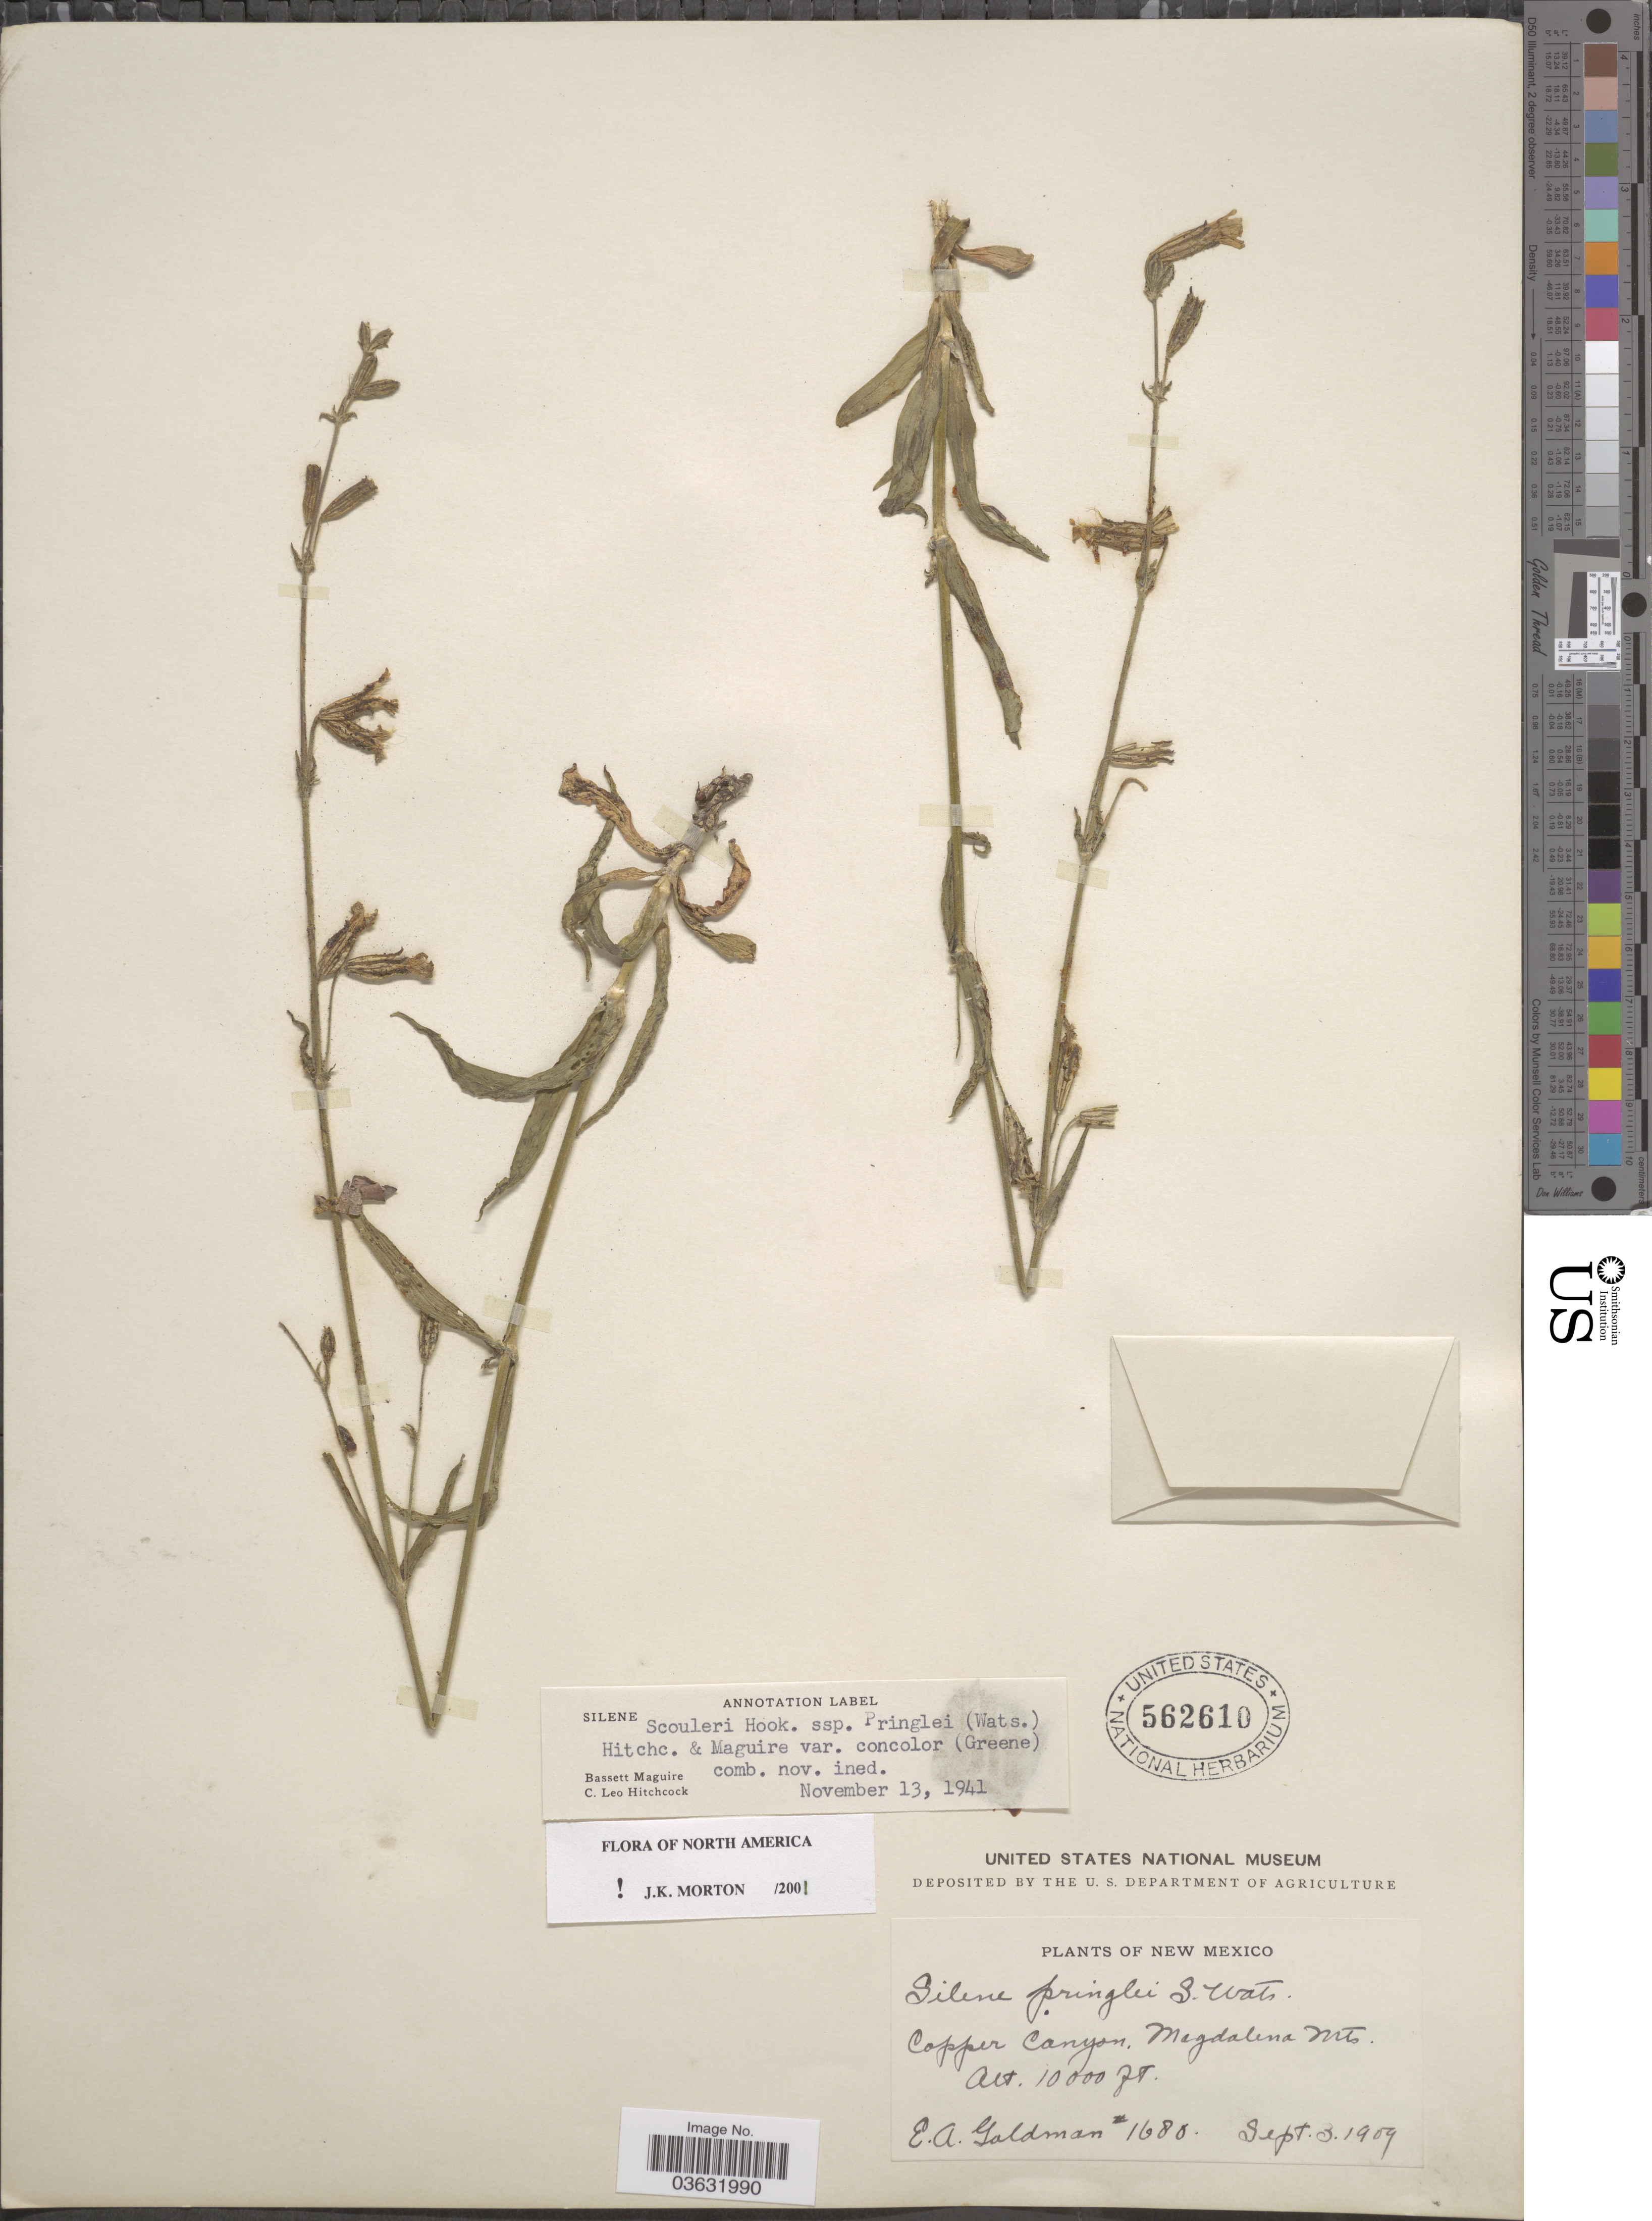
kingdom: Plantae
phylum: Tracheophyta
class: Magnoliopsida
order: Caryophyllales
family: Caryophyllaceae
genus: Silene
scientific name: Silene scouleri var. concolor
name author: (Greene) C.L. Hitchc. & Maguire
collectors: E. A. Goldman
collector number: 1680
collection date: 1909-09-03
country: United States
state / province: New Mexico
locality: Copper Canyon, Magdalena Mts.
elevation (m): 3048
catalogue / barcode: US 562610